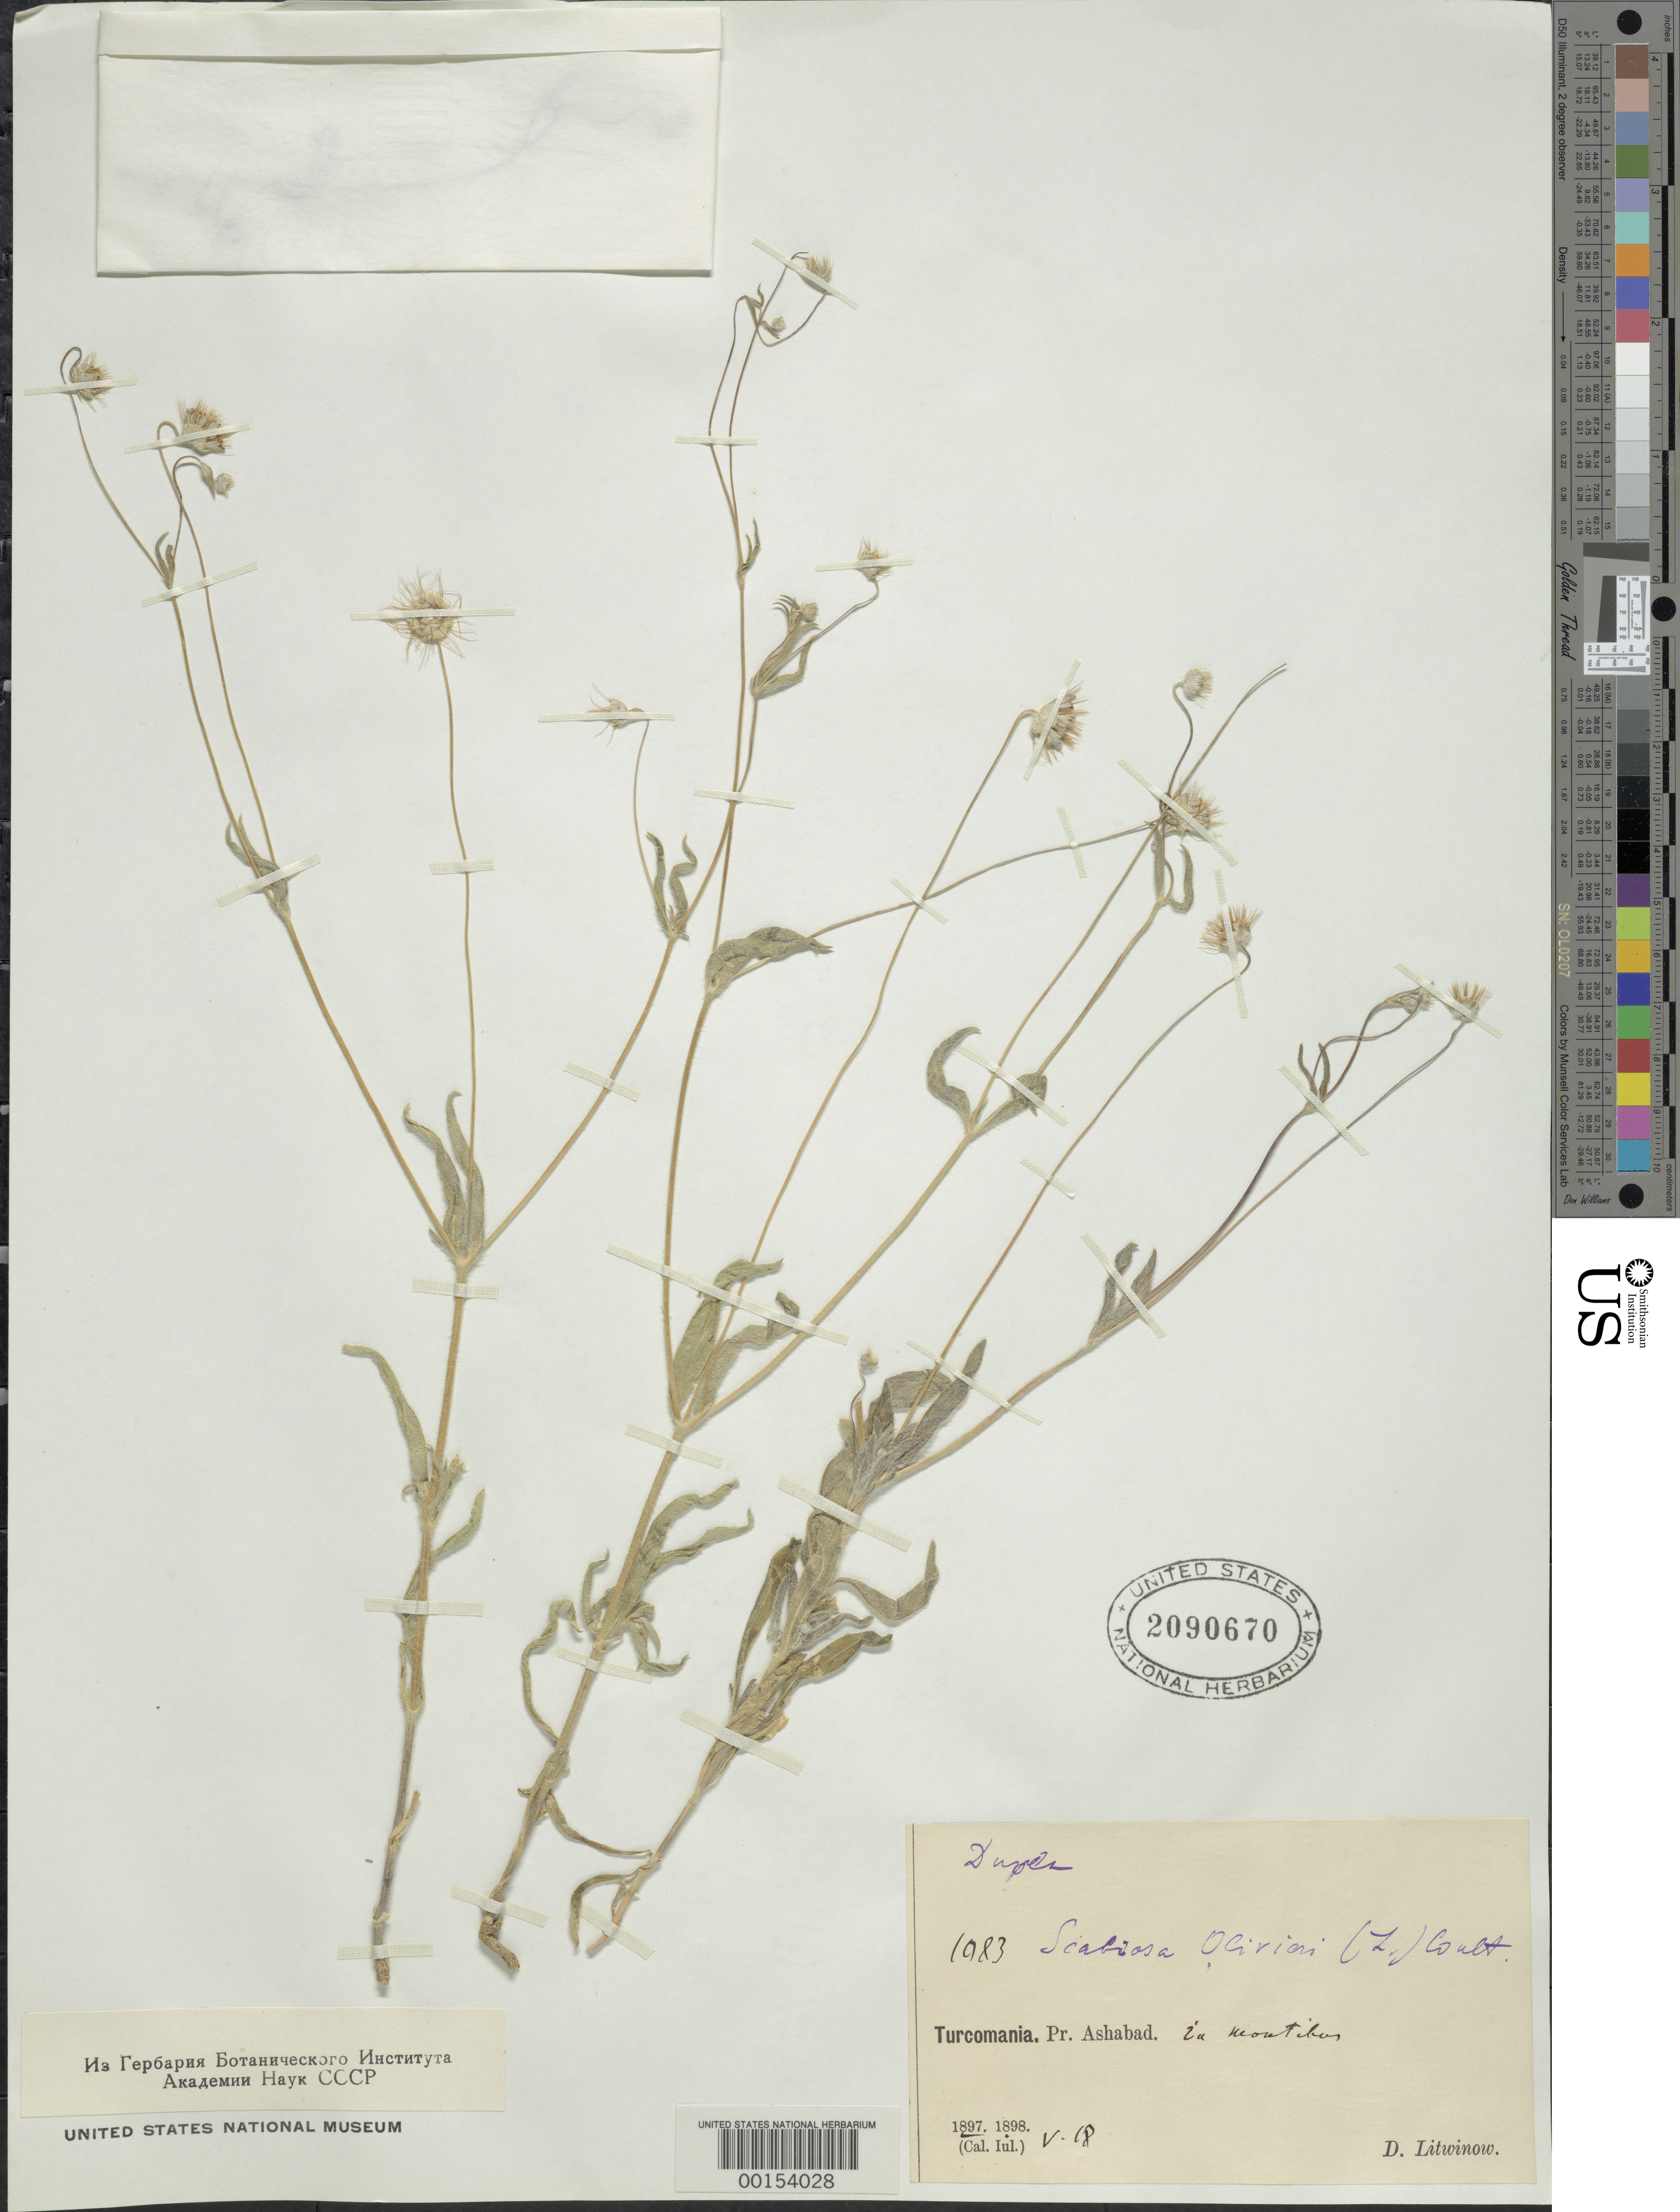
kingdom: Plantae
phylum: Tracheophyta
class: Magnoliopsida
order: Dipsacales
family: Caprifoliaceae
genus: Scabiosa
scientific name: Scabiosa olivieri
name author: Coult.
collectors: D. Litwinow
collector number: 1083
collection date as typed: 18 May 1897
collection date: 1897-05-18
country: Iran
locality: Aschabad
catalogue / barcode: US 2090670